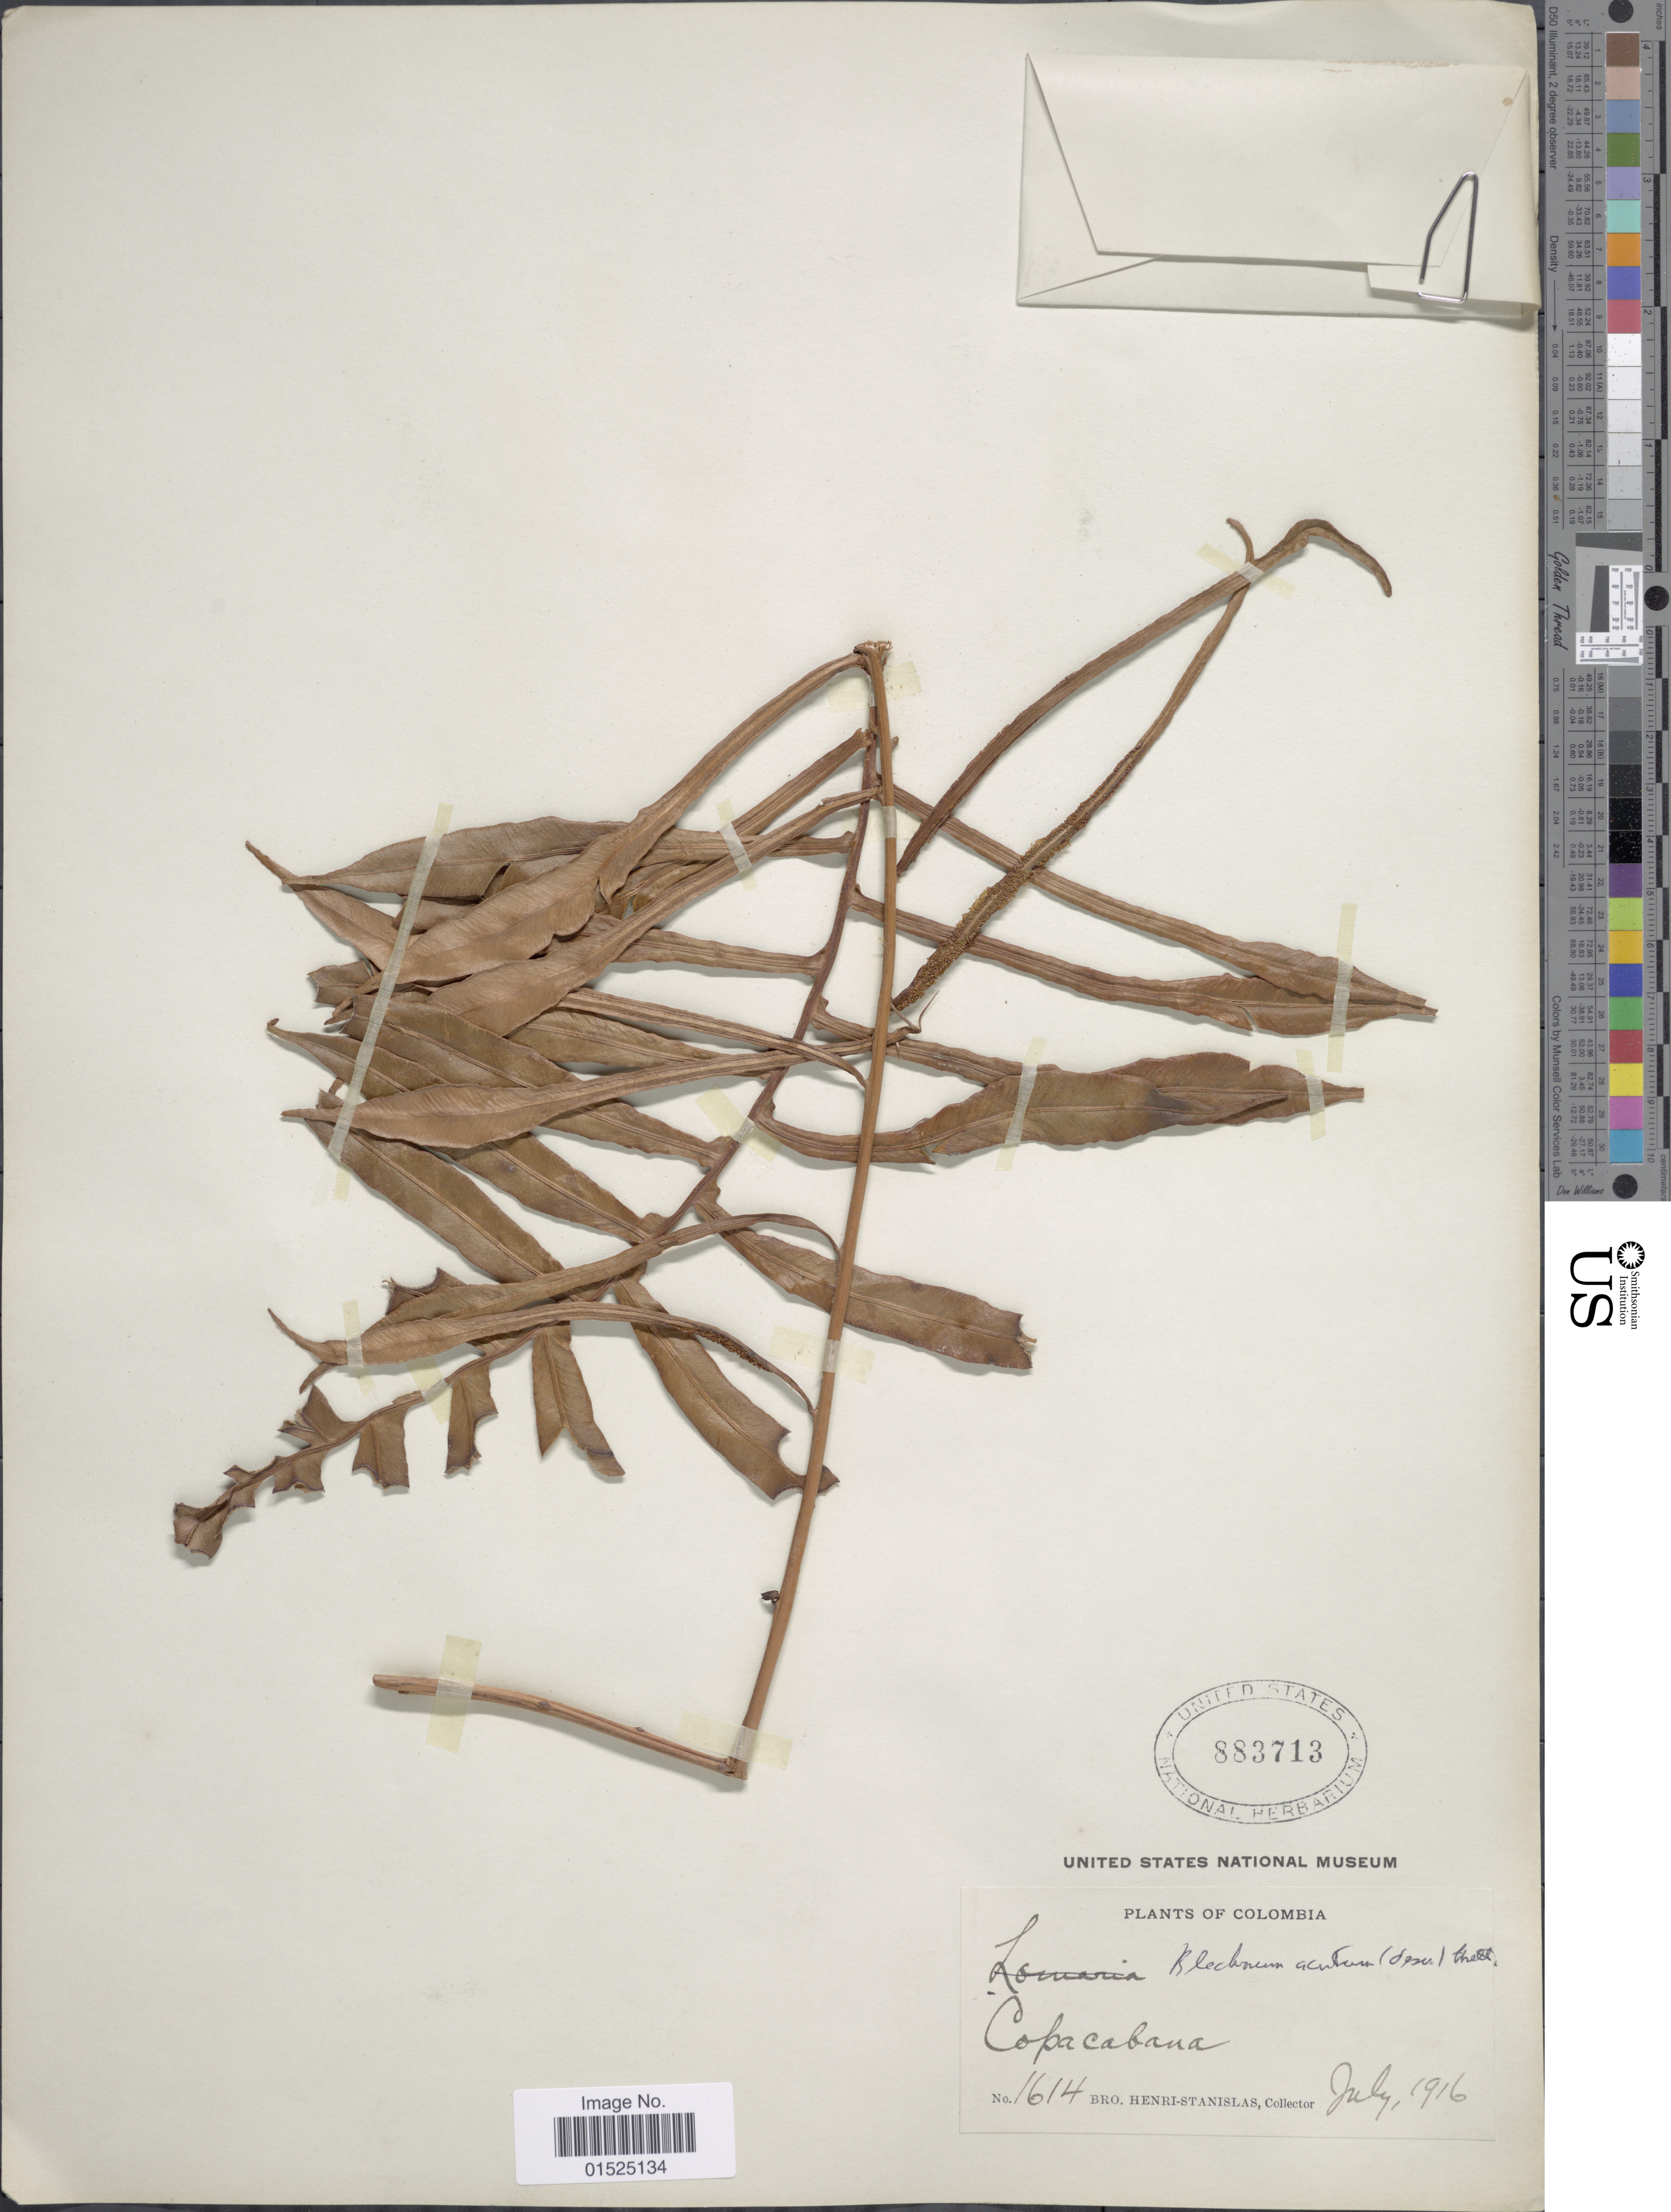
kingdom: Plantae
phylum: Tracheophyta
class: Polypodiopsida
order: Polypodiales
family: Blechnaceae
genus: Blechnum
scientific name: Blechnum acutum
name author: (Desv.) Mett.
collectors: Henri-Stanislas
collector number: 1614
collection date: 1916-07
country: Colombia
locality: Copacabana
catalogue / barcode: US 883713